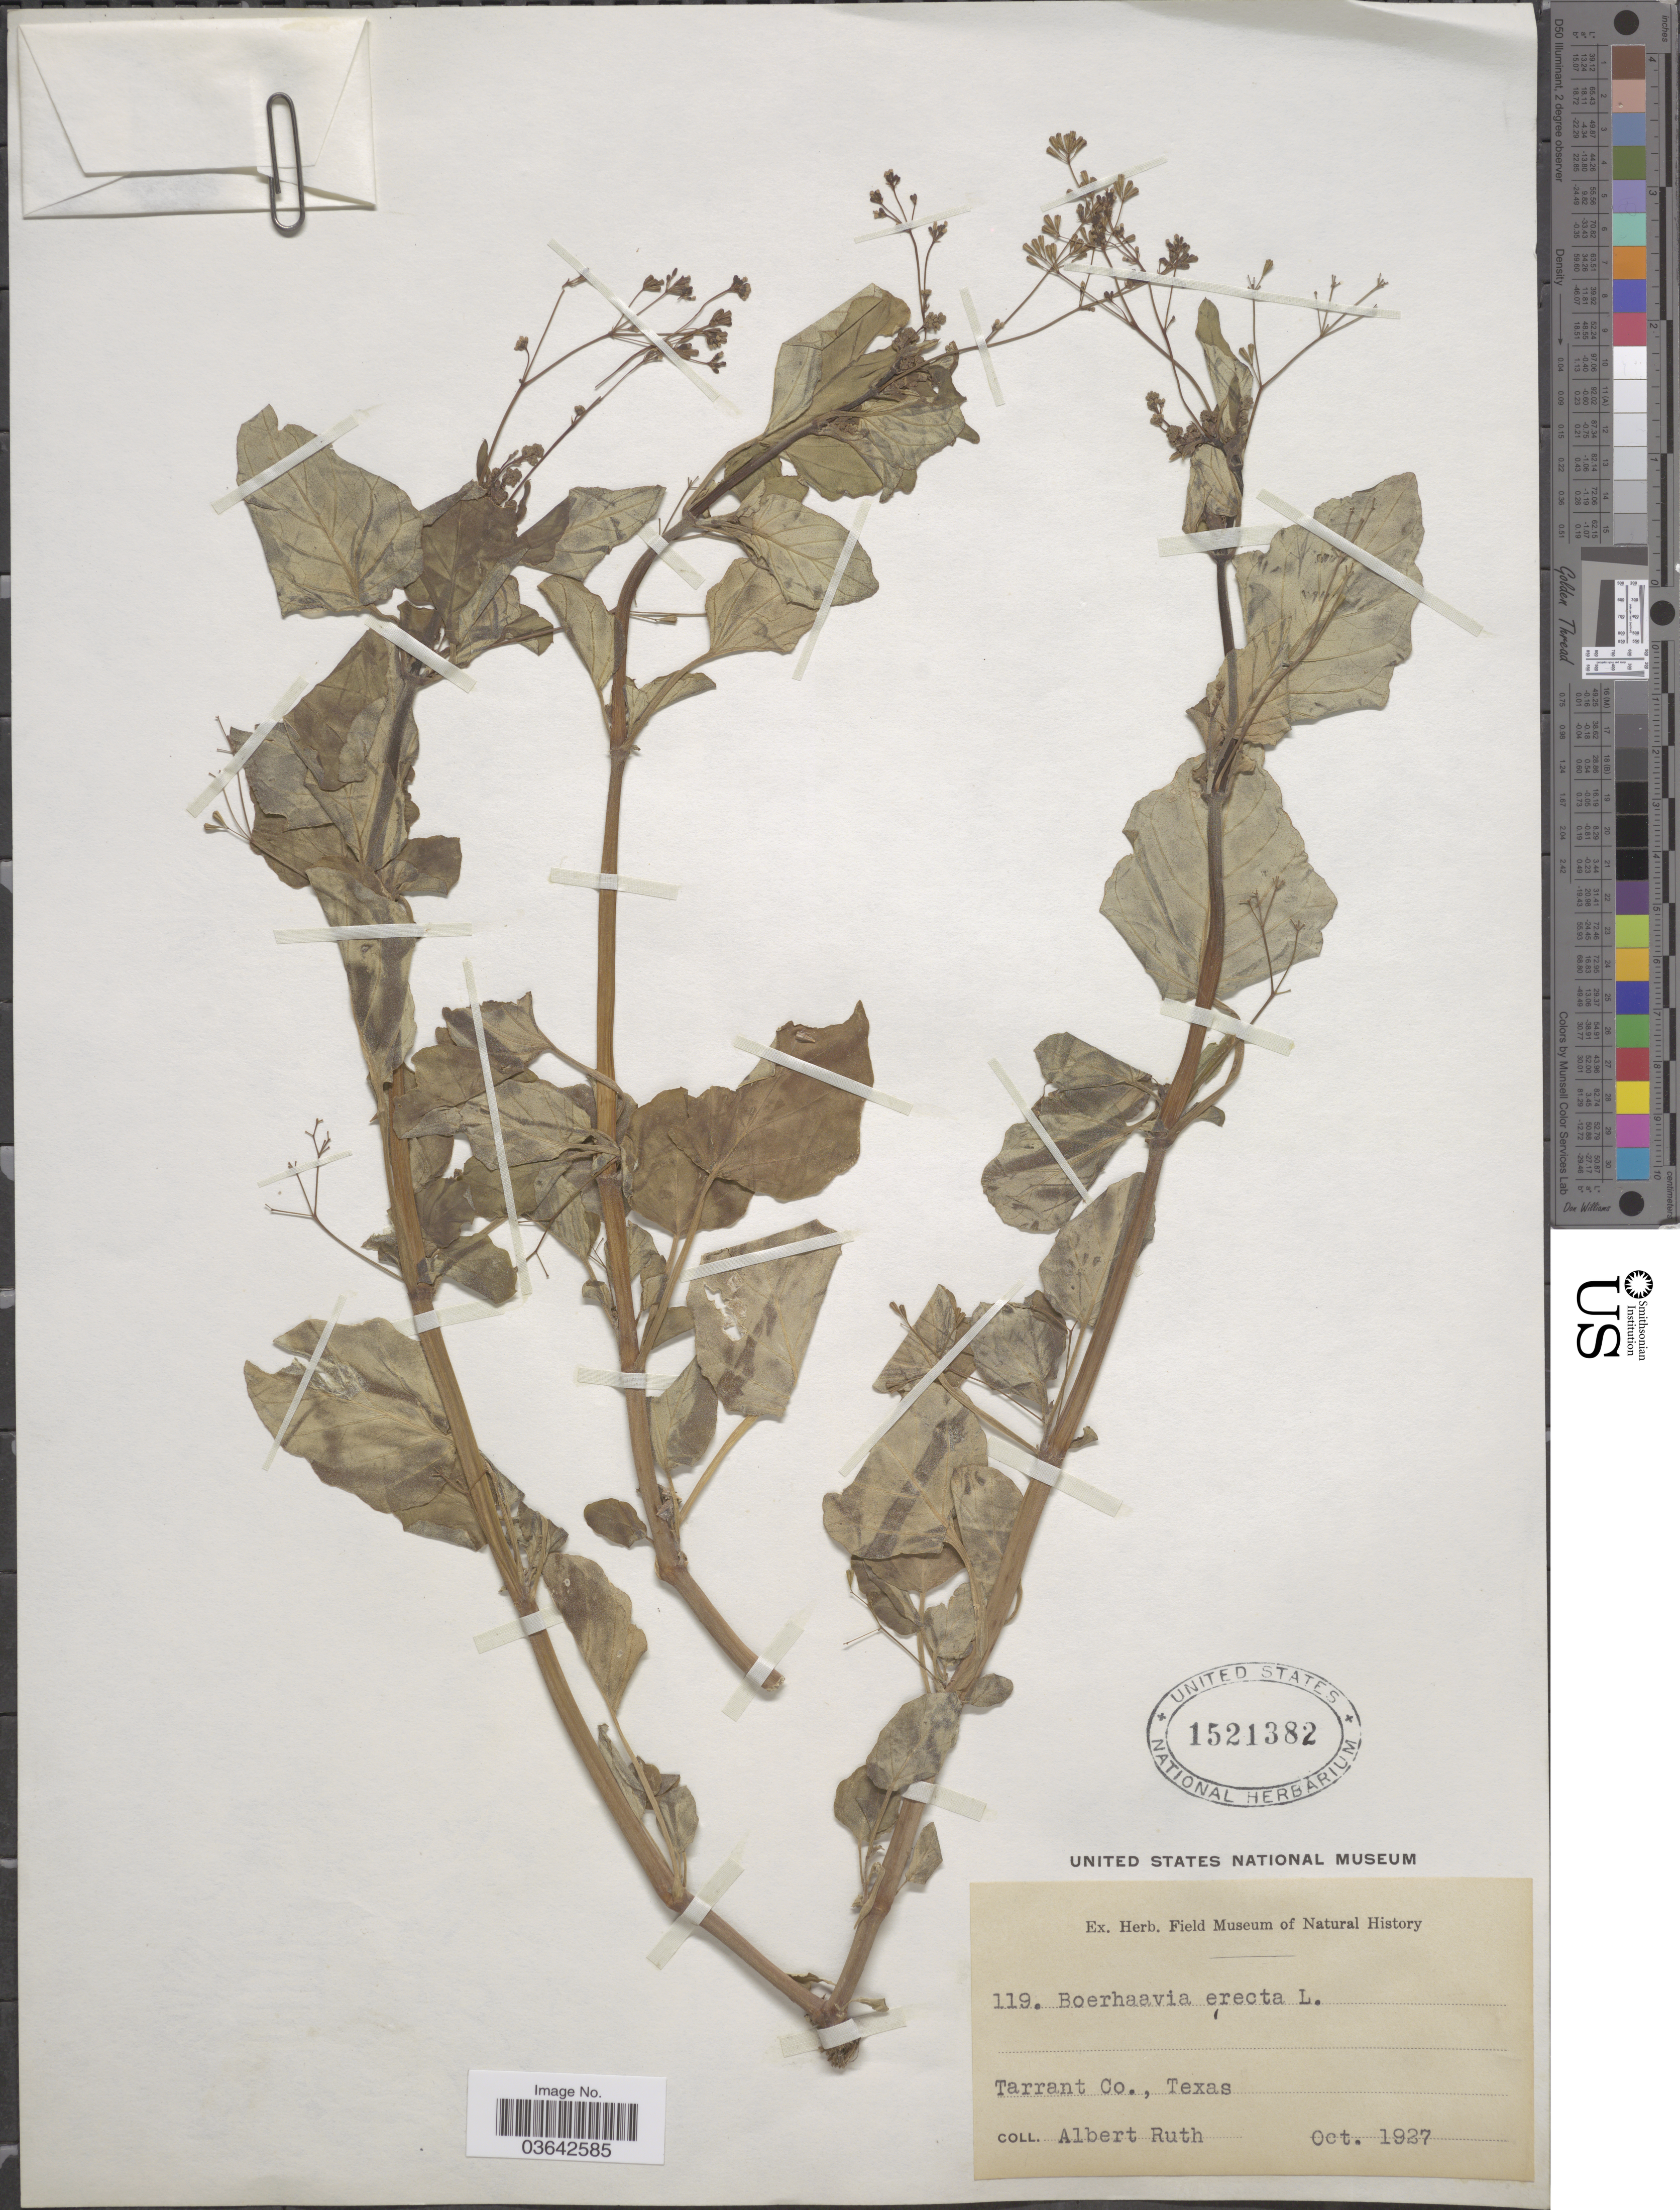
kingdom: Plantae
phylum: Tracheophyta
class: Magnoliopsida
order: Caryophyllales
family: Nyctaginaceae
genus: Boerhavia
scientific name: Boerhavia erecta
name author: L.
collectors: A. Ruth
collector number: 119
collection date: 1927-10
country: United States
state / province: Texas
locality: Tarrant Co.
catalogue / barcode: US 1521382